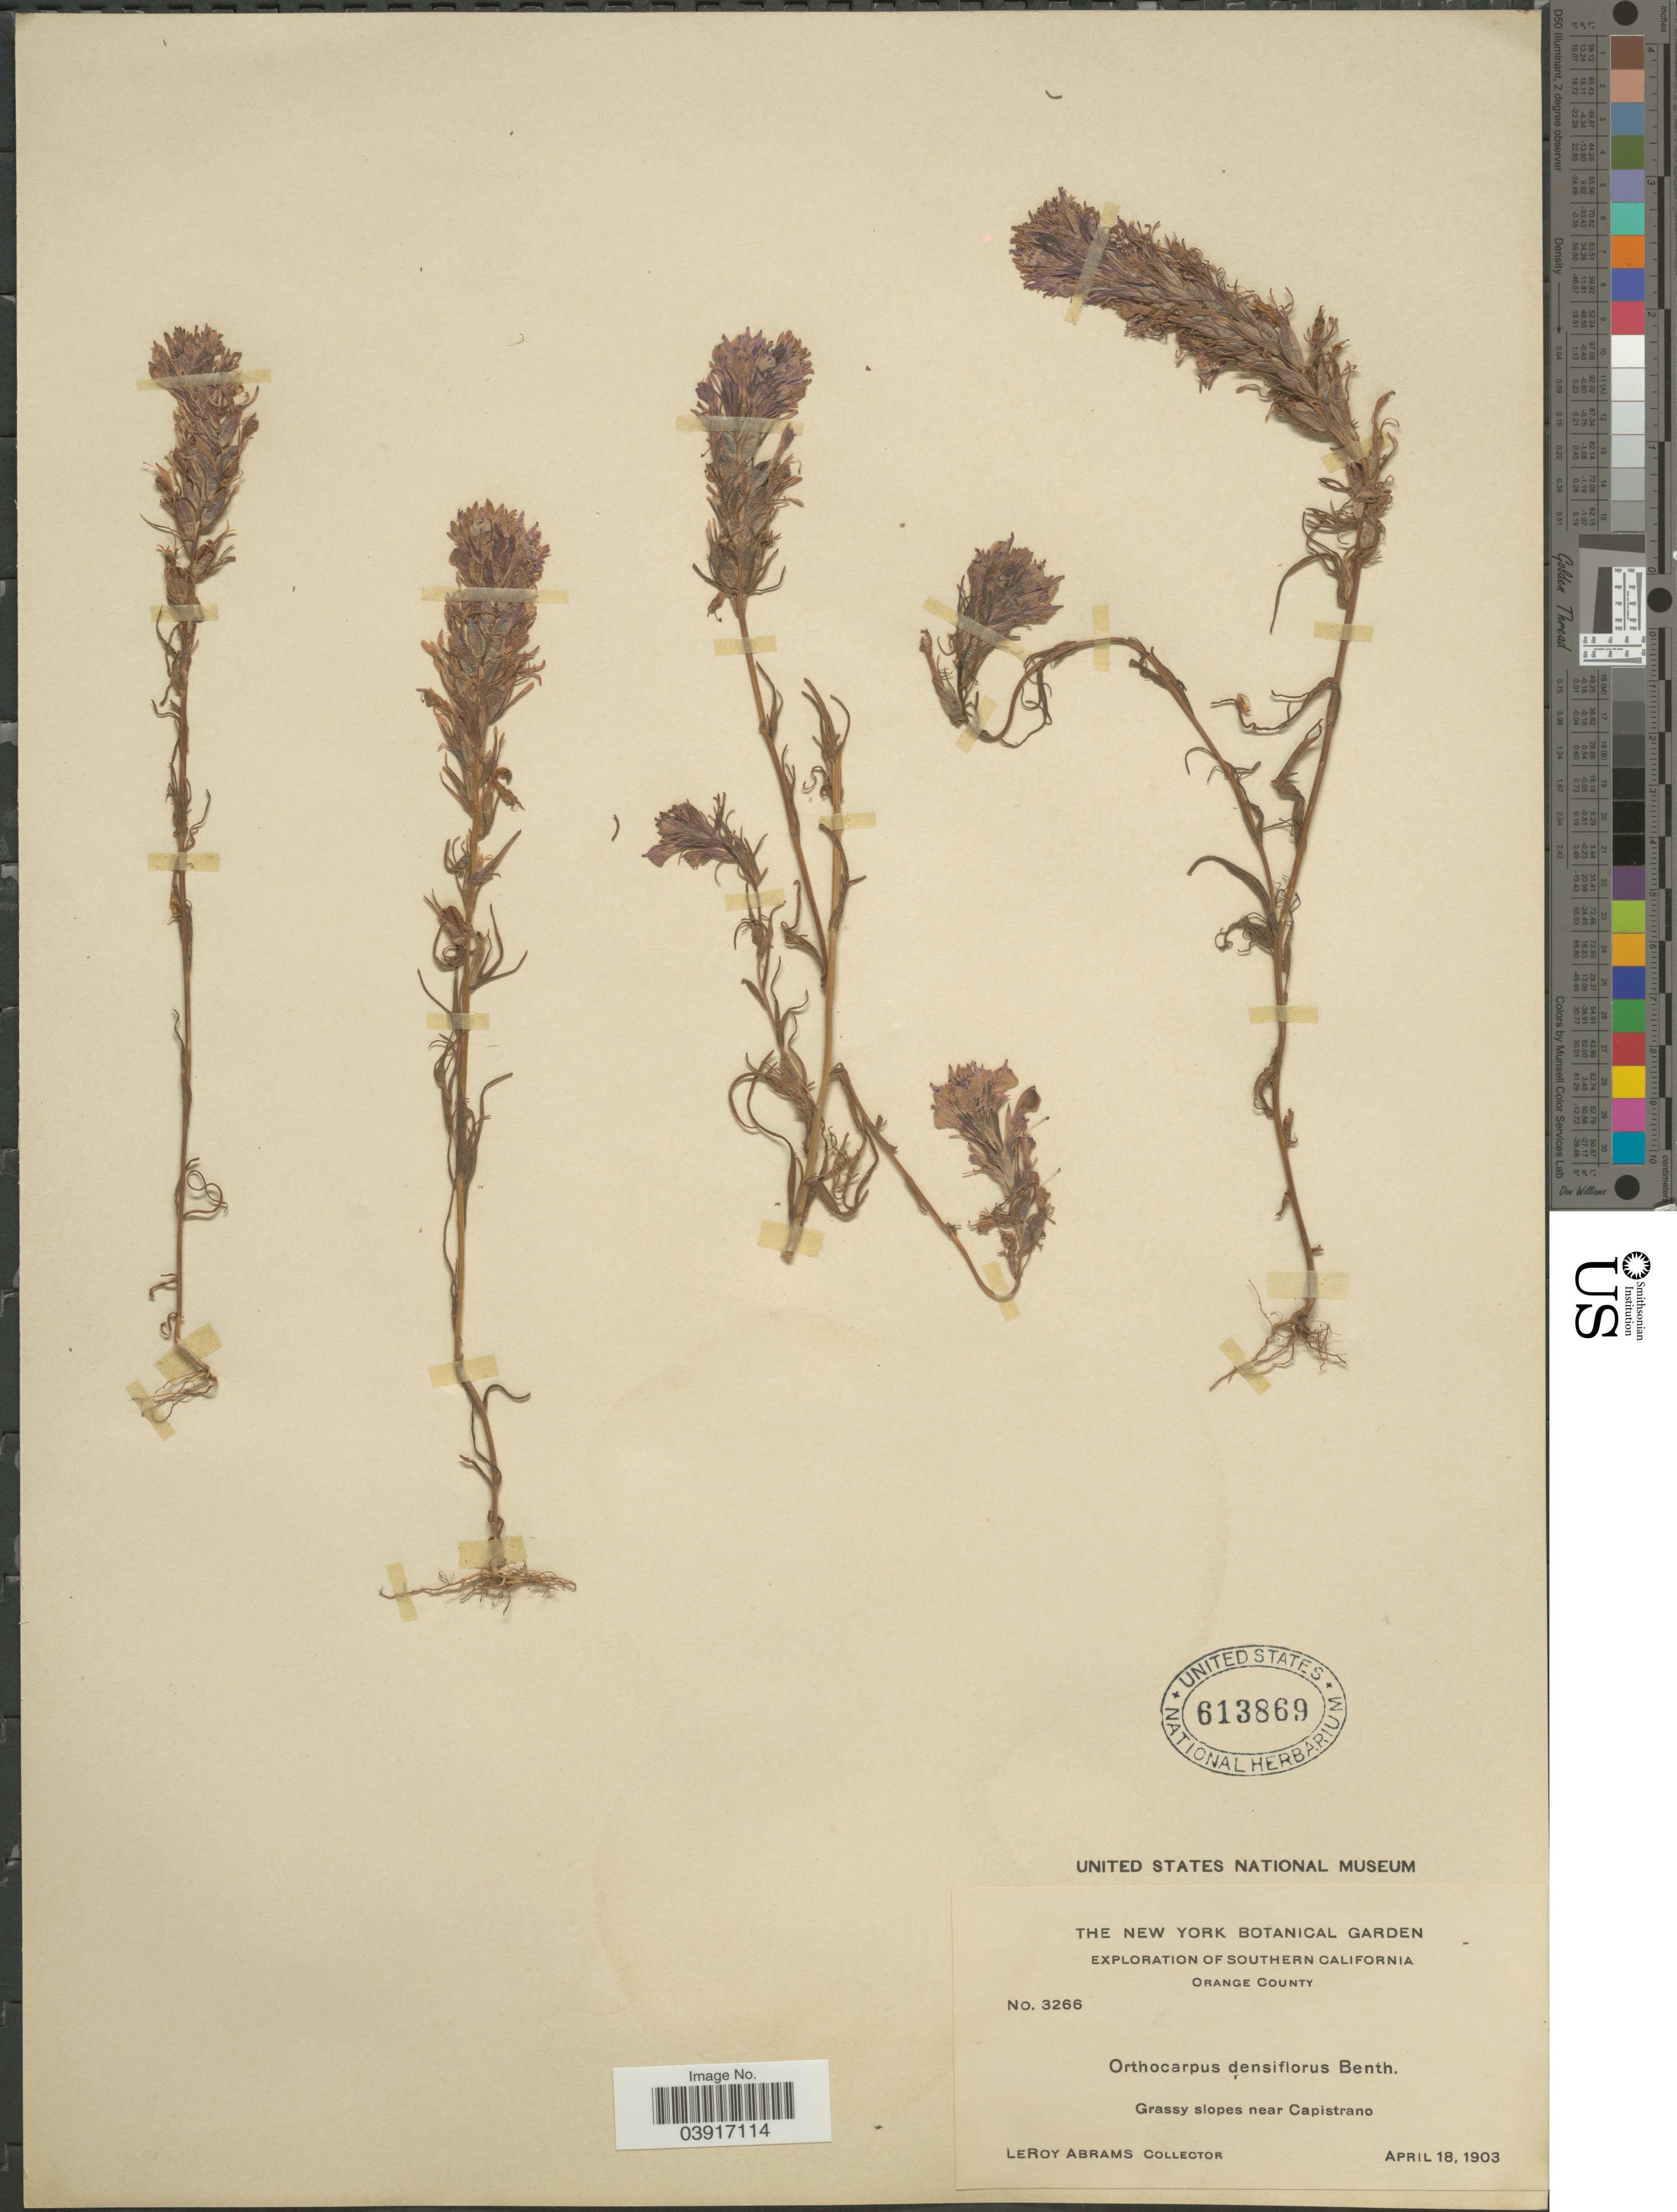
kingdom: Plantae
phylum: Tracheophyta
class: Magnoliopsida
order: Lamiales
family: Orobanchaceae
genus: Orthocarpus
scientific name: Orthocarpus densiflorus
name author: Benth.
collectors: L. Abrams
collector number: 3266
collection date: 1903-04-18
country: United States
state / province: California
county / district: Orange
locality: Southern California. Orange County. Near Capistrano.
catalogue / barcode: US 613869